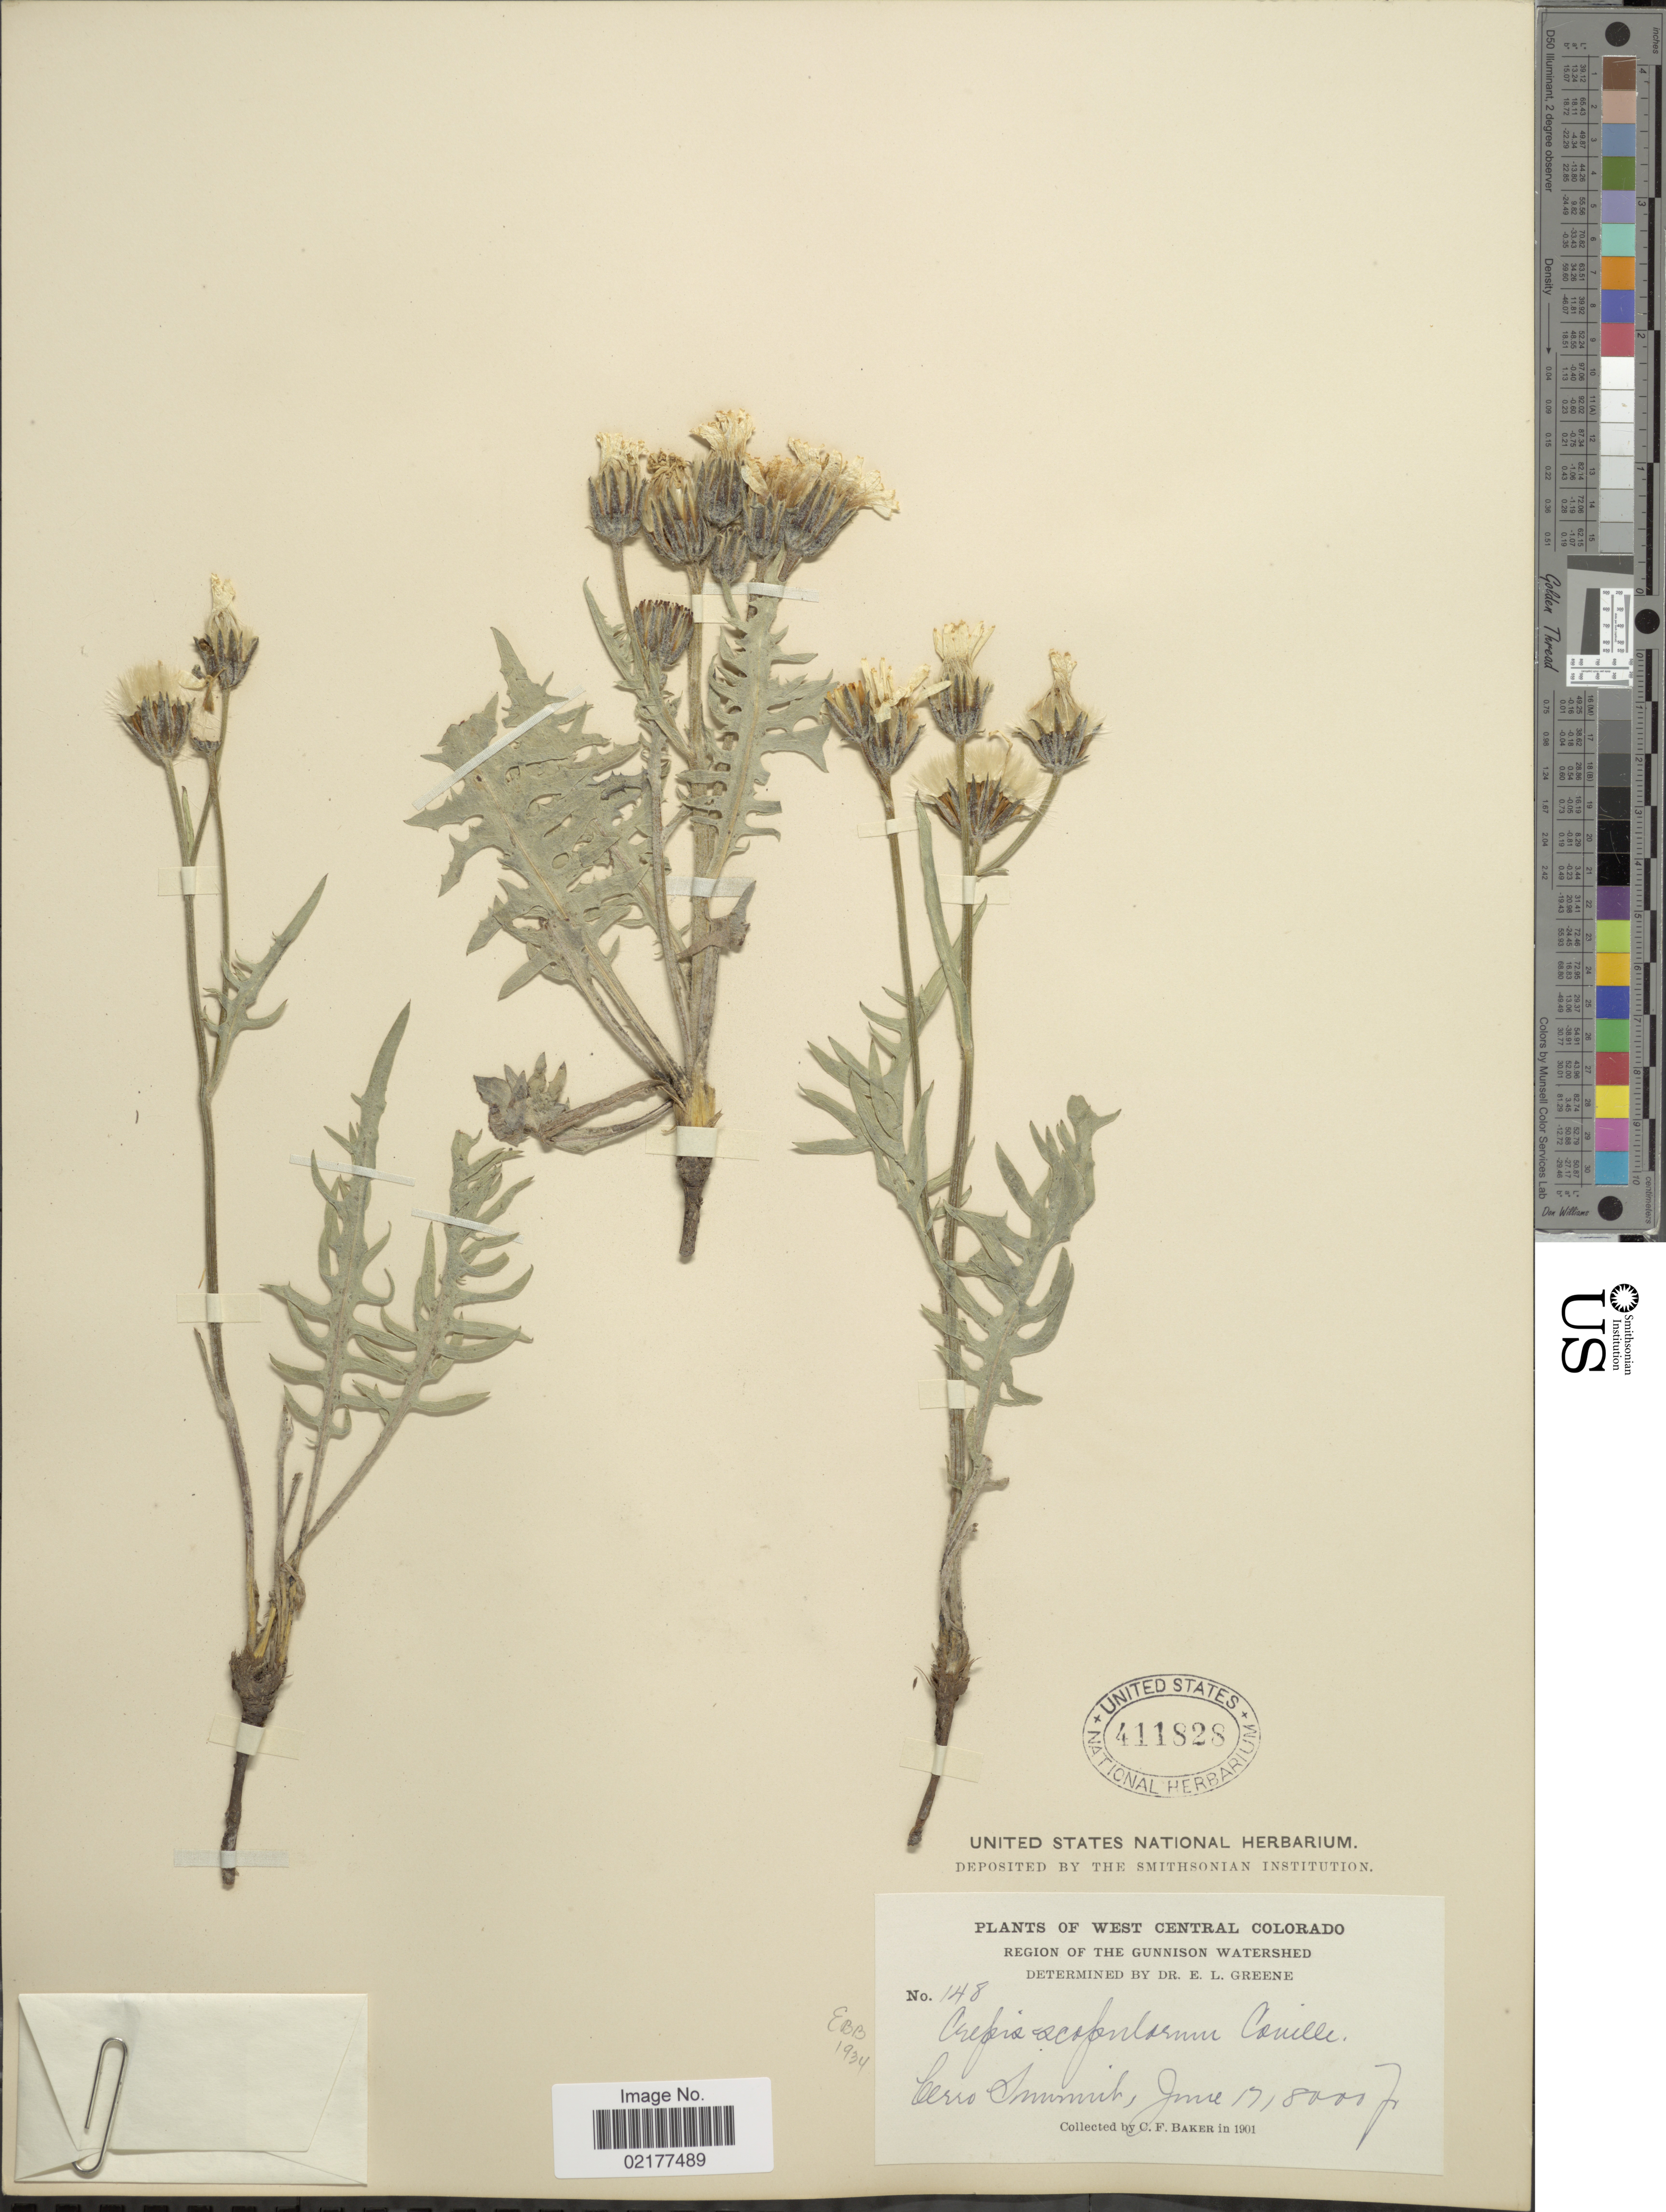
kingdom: Plantae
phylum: Tracheophyta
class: Magnoliopsida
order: Asterales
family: Asteraceae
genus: Crepis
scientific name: Crepis modocensis subsp. modocensis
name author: Greene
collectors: C. F. Baker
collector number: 148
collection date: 1901-06-17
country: United States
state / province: Colorado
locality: West Central Colorado. Region of the Gunnison Watershed. Cerro Summit.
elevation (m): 2438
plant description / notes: Corrected "Cerro Monnik" to "Cerro Summit."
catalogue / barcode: US 411828